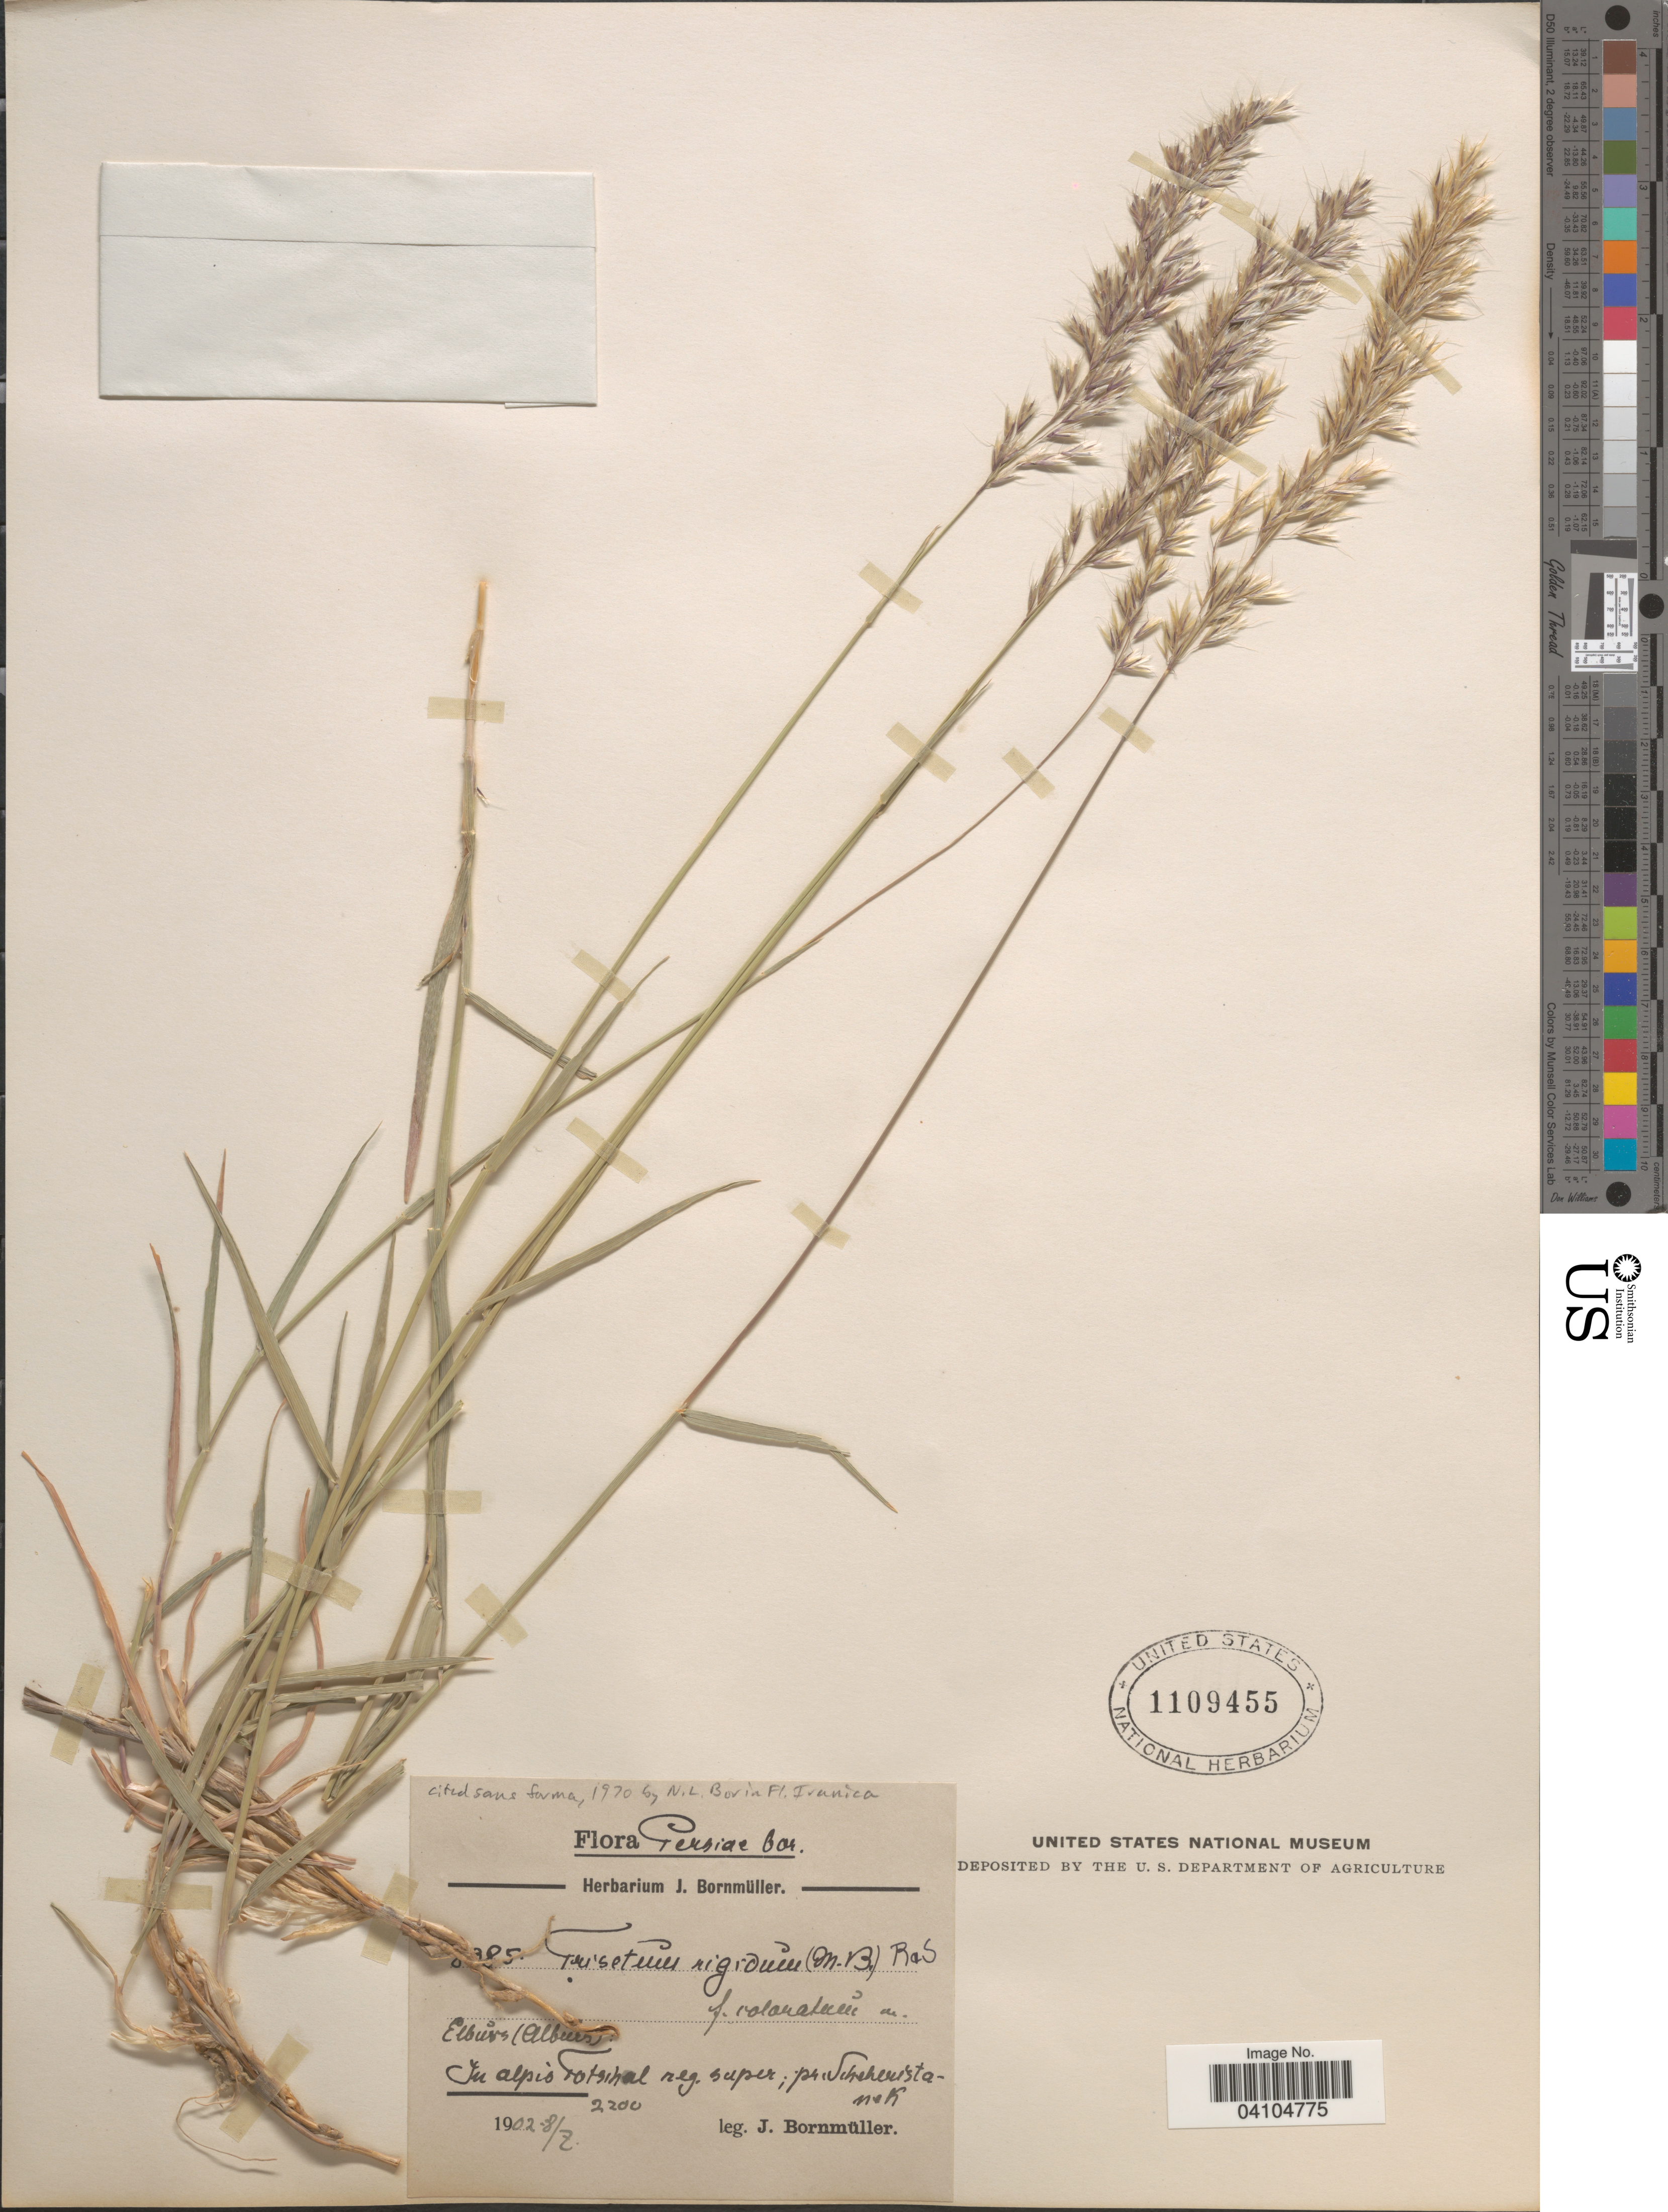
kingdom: Plantae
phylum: Tracheophyta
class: Liliopsida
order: Poales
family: Poaceae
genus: Acrospelion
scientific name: Acrospelion rigidum ined.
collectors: J. Bornmüller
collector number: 8385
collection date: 1902-07-08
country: Iran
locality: Persiae bor. Elburs (Alburs). In alpis Totschal reg. super; pr. Scheheristanek.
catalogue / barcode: US 1109455